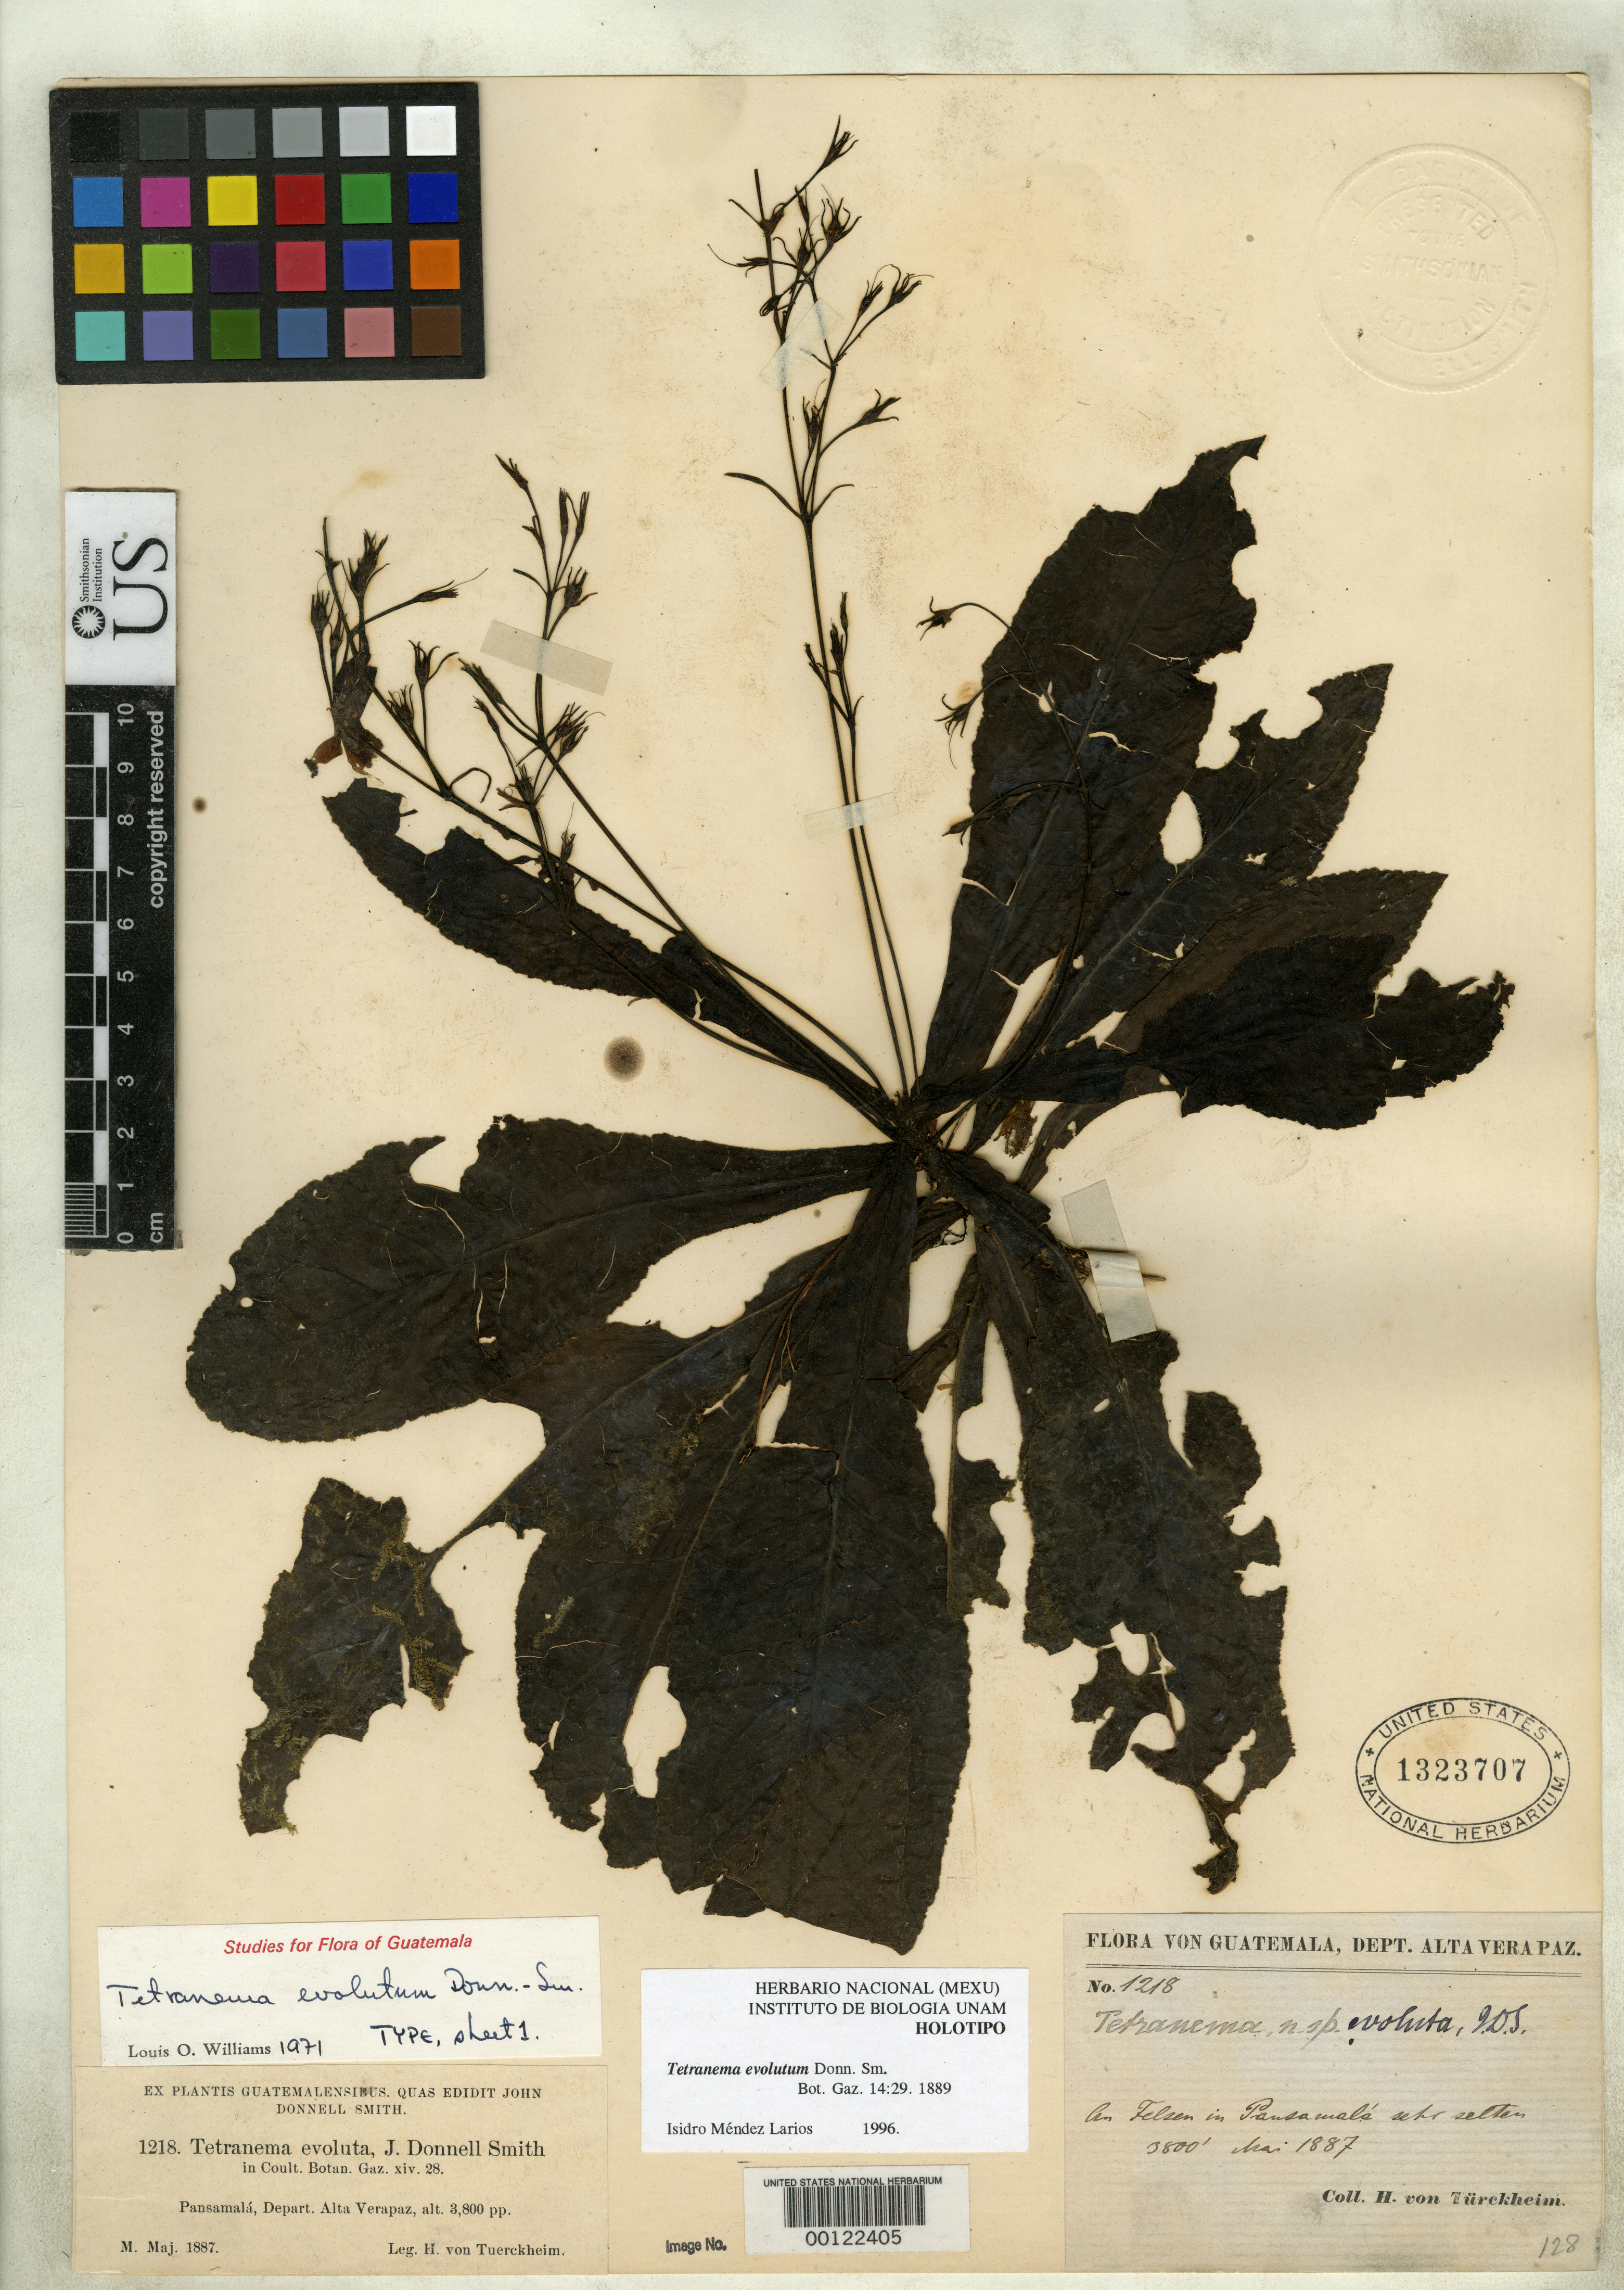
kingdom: Plantae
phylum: Tracheophyta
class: Magnoliopsida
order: Lamiales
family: Plantaginaceae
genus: Tetranema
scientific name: Tetranema evoluta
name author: Donn. Sm.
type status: Holotype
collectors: H. von Türckheim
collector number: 1218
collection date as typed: May 1887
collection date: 1887-05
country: Guatemala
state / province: Alta Verapaz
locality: Pansamalá.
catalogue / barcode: US 1323707